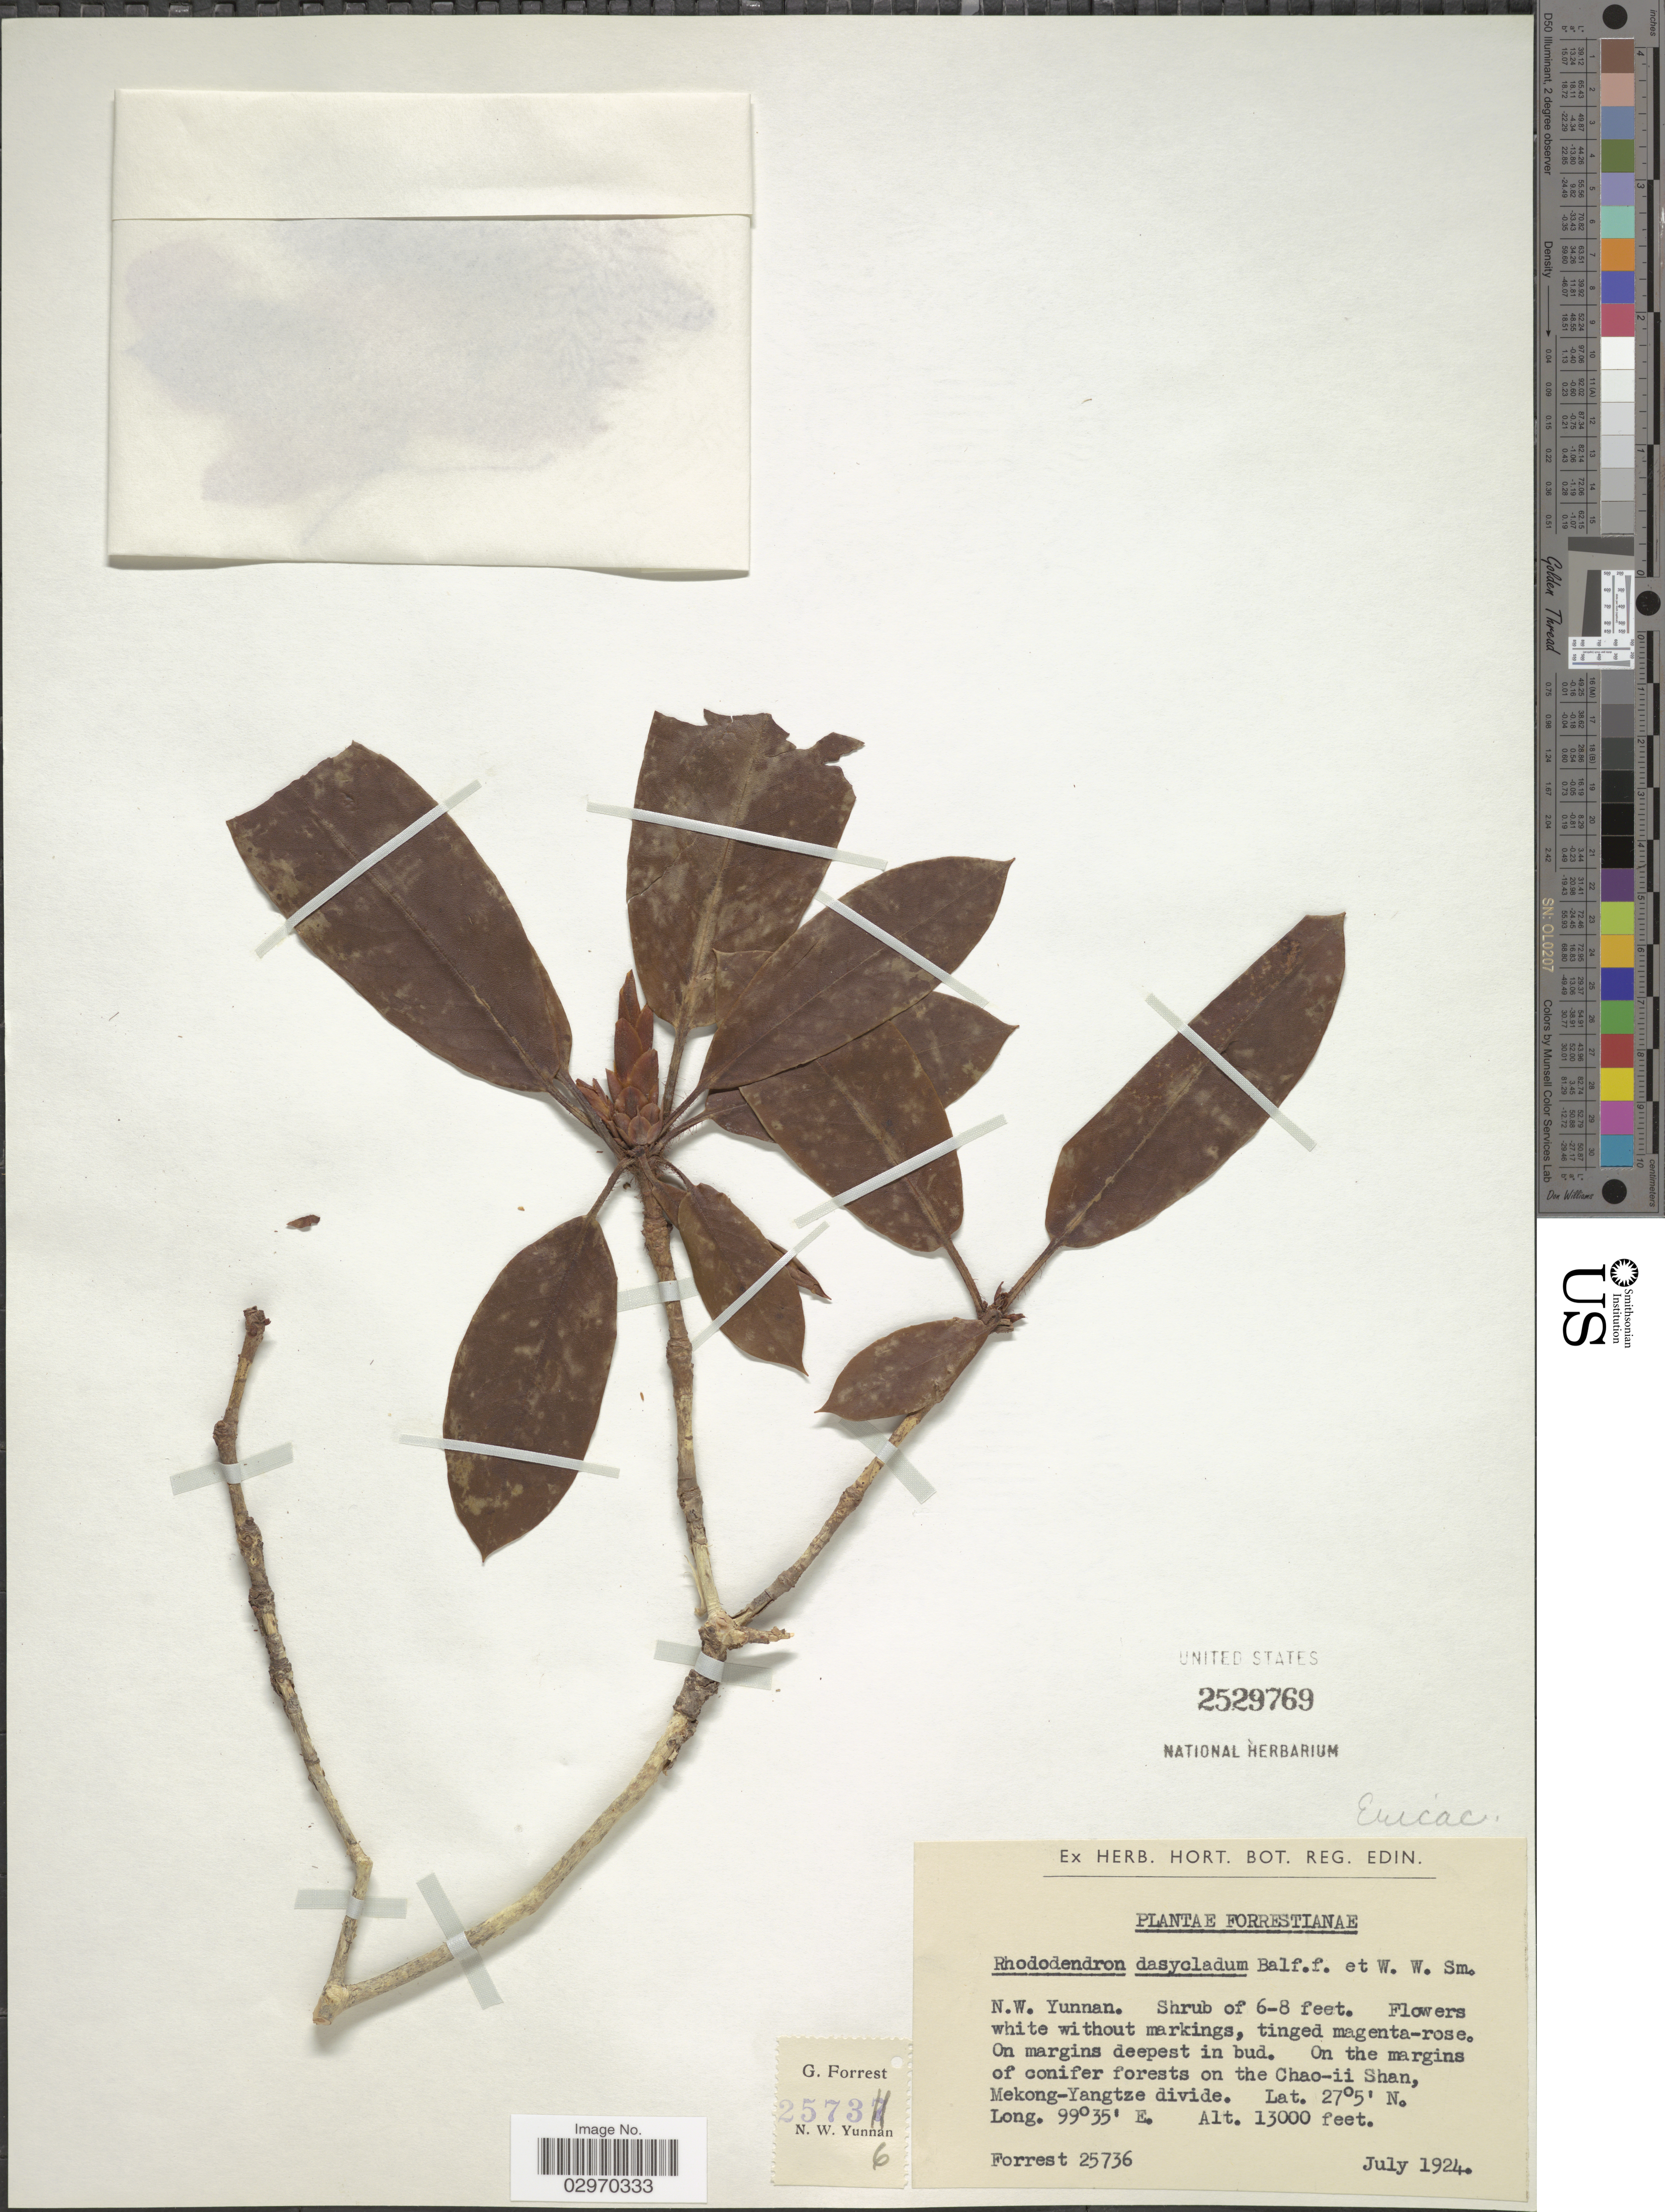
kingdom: Plantae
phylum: Tracheophyta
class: Magnoliopsida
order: Ericales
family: Ericaceae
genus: Rhododendron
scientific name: Rhododendron dasycladum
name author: Balf. f. & W.W. Sm.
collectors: -. Forrest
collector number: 25736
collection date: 1924-07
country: China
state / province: Yunnan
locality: N.W. Yunnan, On the margins of conifer forests on the Chao-ii Shan, Mekong-Yangtze divide.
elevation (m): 3962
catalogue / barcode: US 2529769